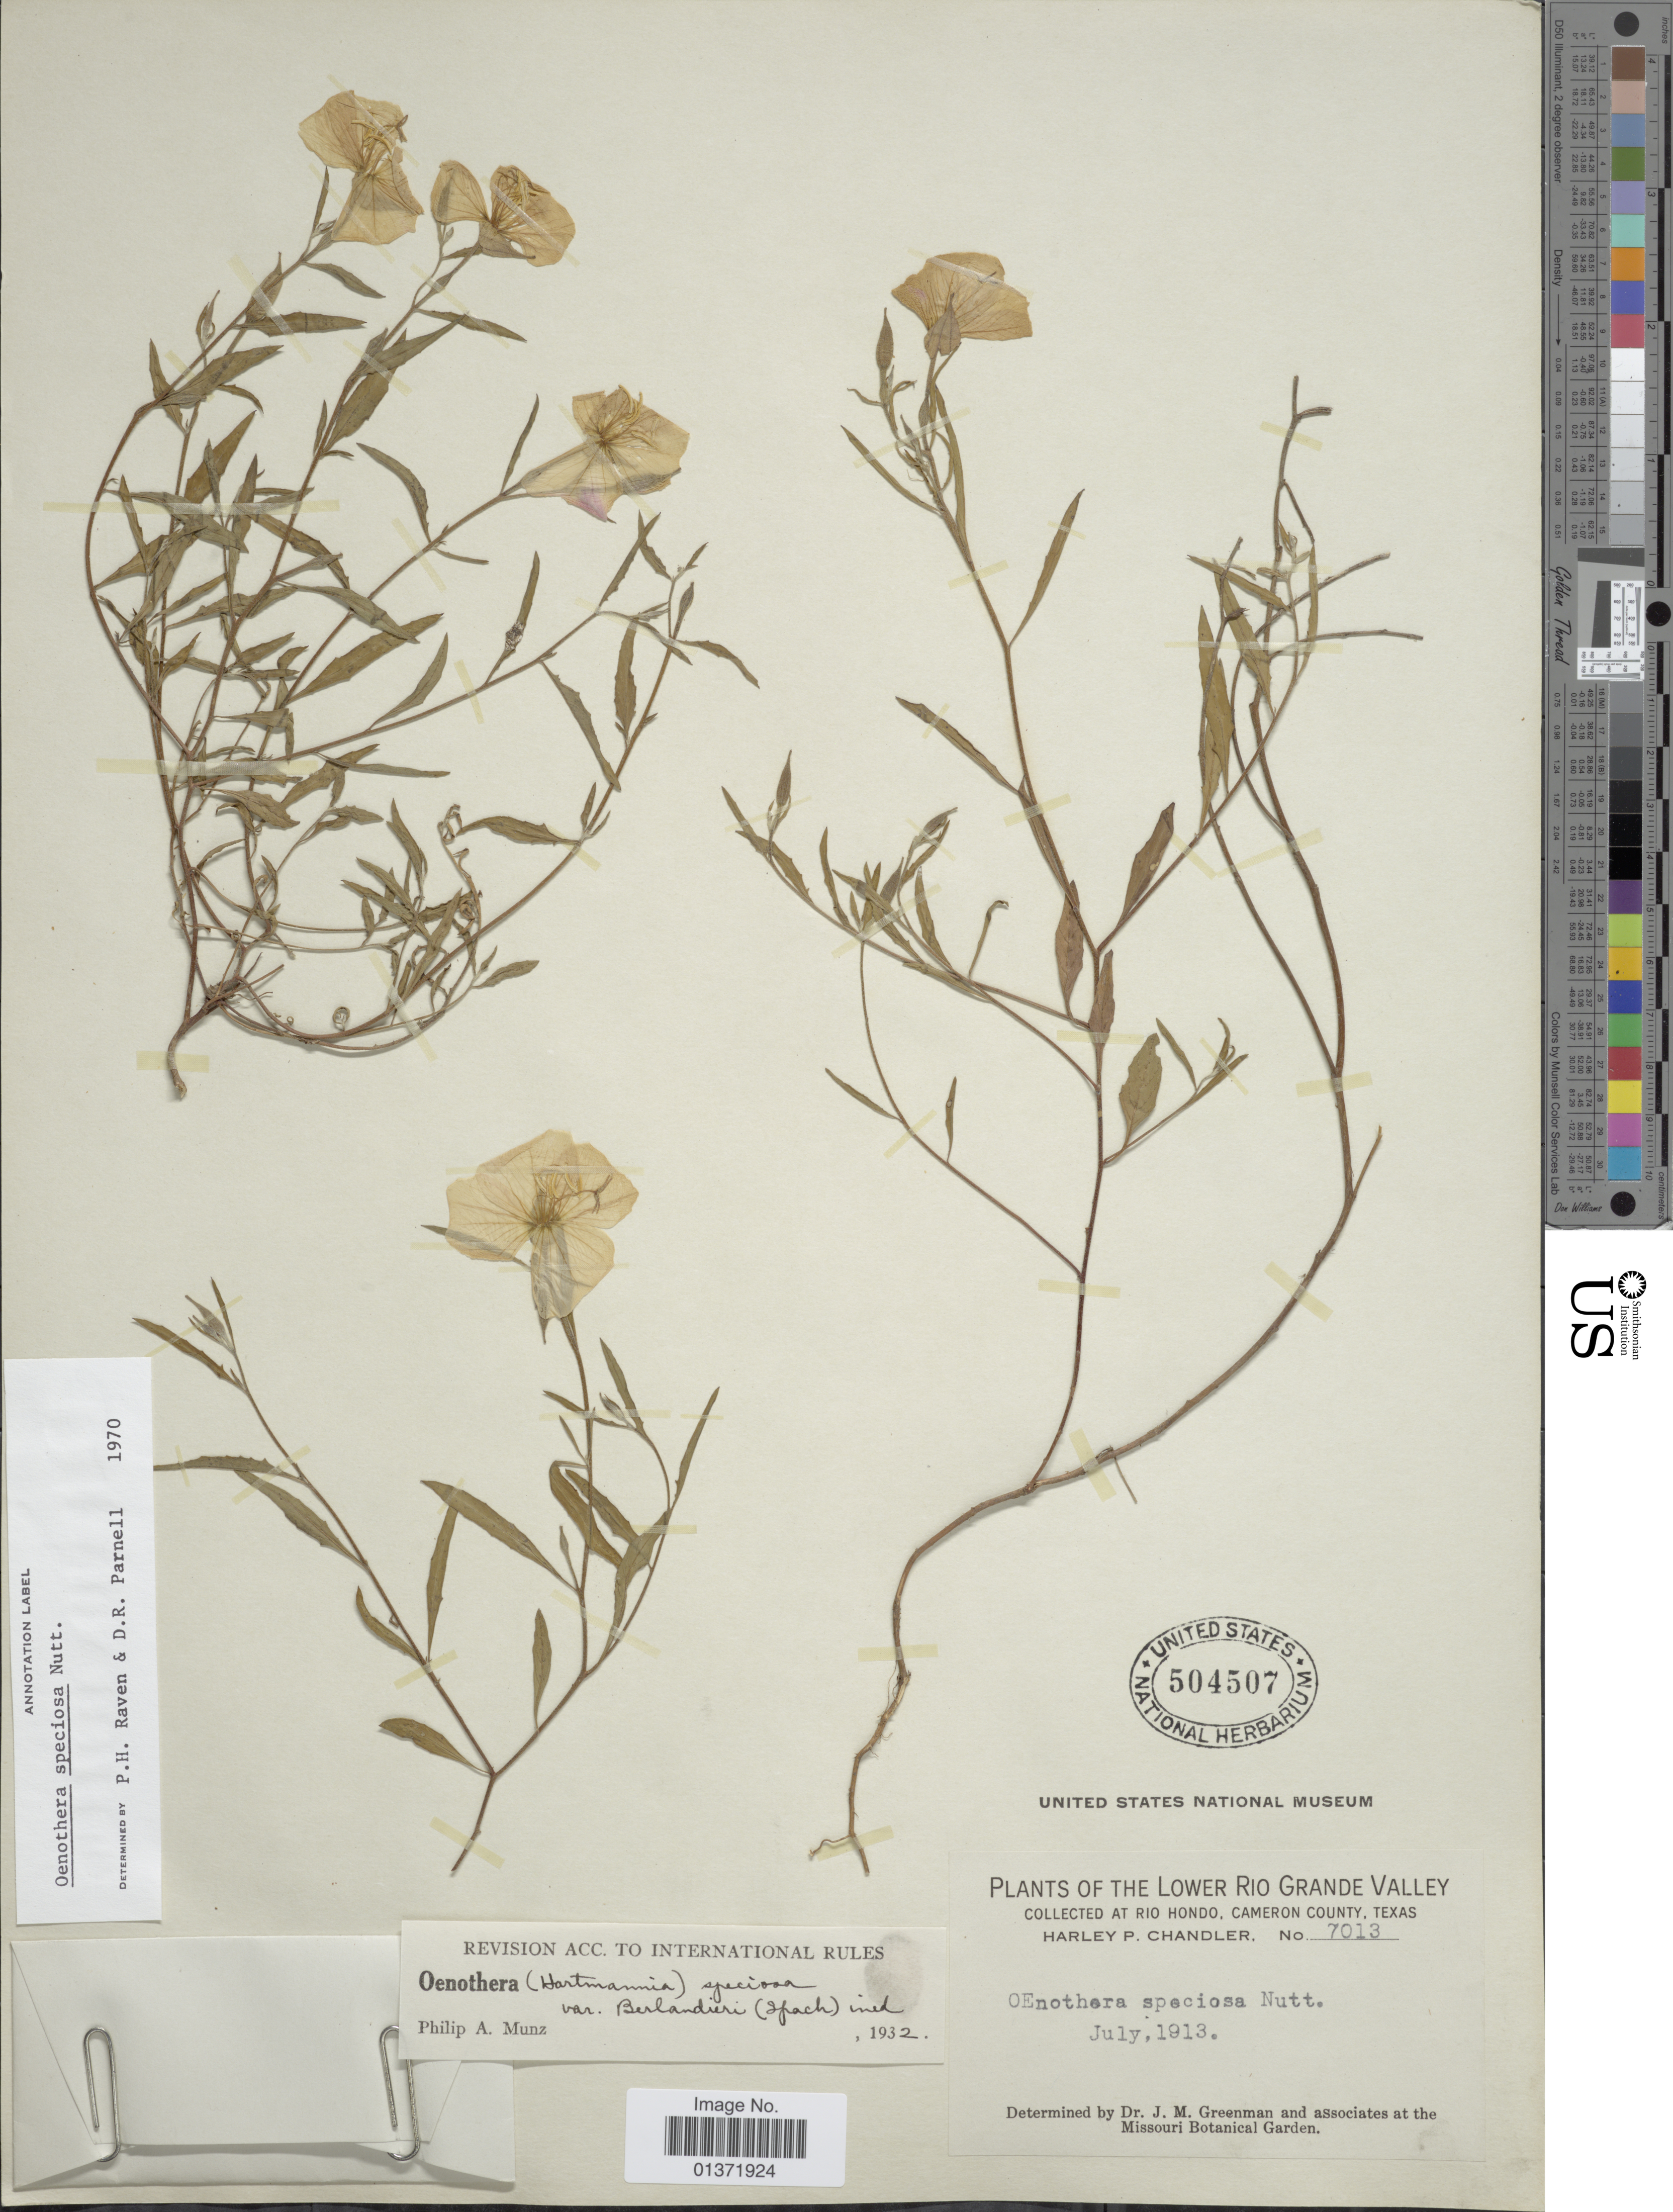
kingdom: Plantae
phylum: Tracheophyta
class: Magnoliopsida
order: Myrtales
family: Onagraceae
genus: Oenothera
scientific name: Oenothera speciosa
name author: Nutt.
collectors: H. Chandler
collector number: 7013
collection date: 1913-07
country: United States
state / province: Texas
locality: Lower Rio Grande Valley, Rio Hondo, Cameron County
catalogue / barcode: US 504507